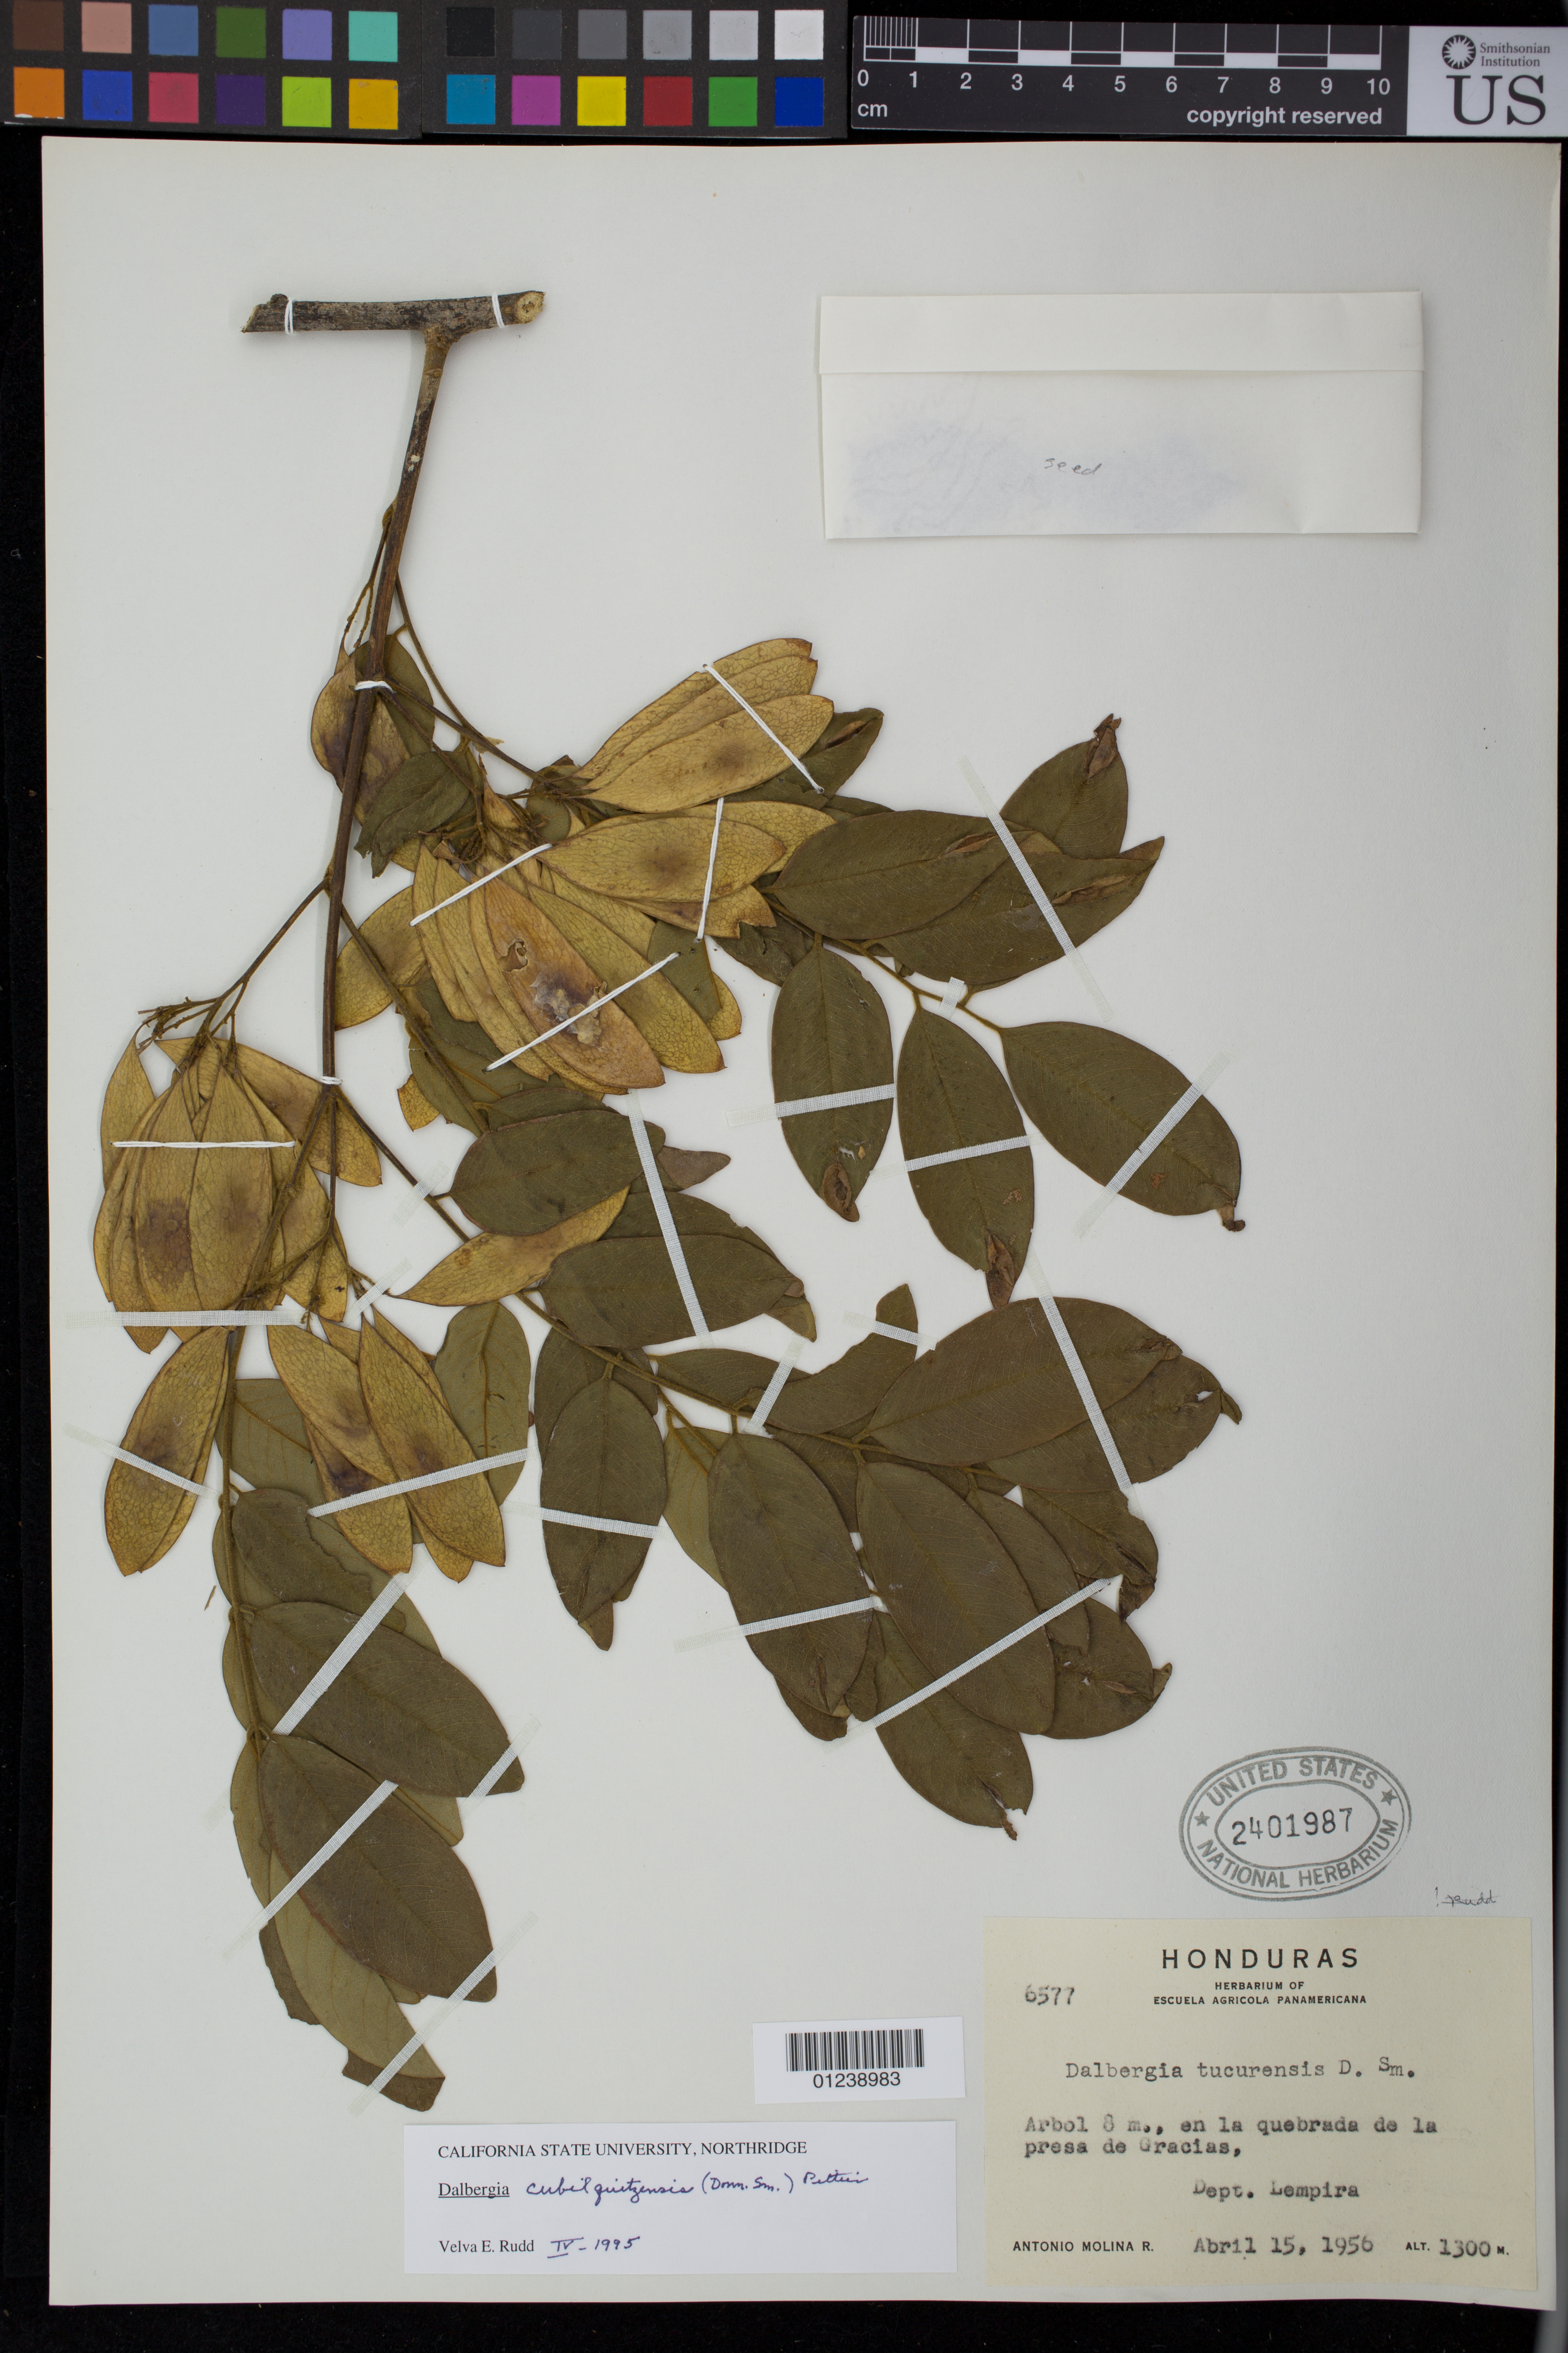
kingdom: Plantae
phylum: Tracheophyta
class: Magnoliopsida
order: Fabales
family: Fabaceae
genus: Dalbergia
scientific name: Dalbergia cubilquitzensis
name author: (Donn. Sm.) Pittier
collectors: A. Molina R.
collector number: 6577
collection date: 1956-04-15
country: Honduras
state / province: Lempira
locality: En la quebrada de la presa de Gracias,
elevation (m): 1300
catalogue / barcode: US 2401987